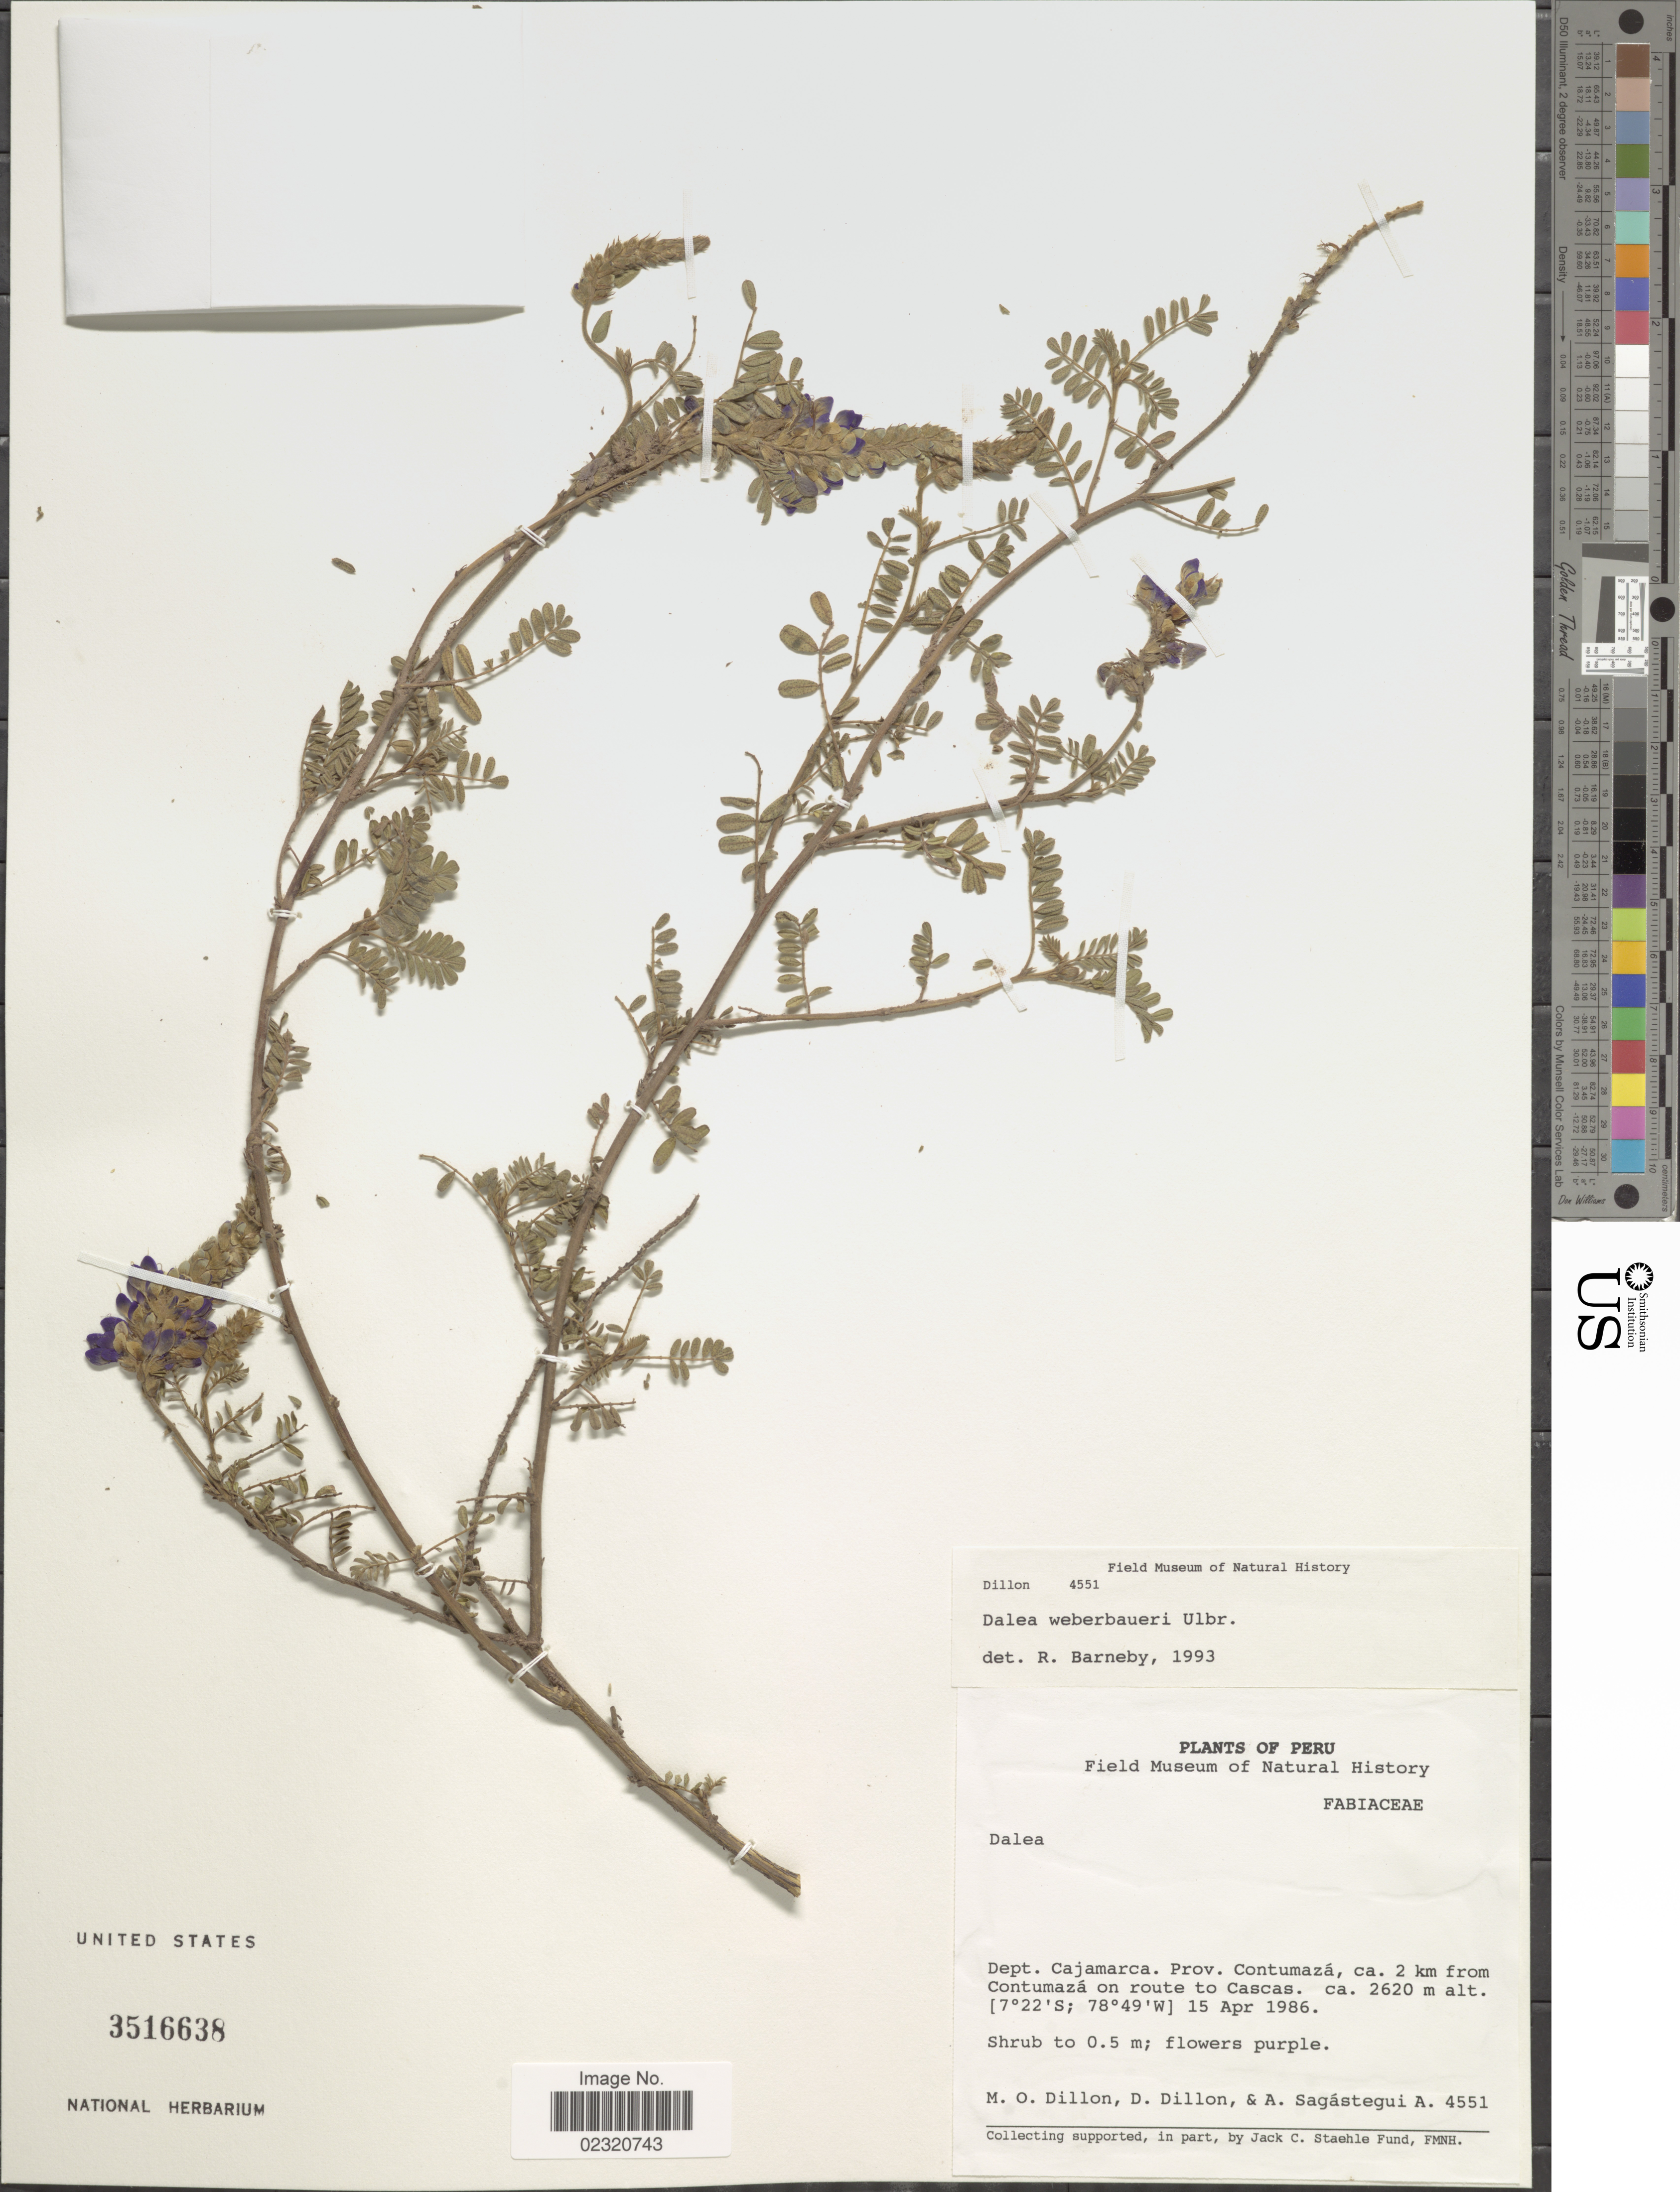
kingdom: Plantae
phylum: Tracheophyta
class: Magnoliopsida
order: Fabales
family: Fabaceae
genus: Dalea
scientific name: Dalea weberbaueri var. weberbaueri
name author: Ulbr.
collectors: M. O. Dillon, D. Dillon & A. Sagástegui A.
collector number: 4551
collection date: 1986-04-15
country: Peru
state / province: Cajamarca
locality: Prov. Contumaza, ca. 2 km from Contumaza on route to Cascas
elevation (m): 2620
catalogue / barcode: US 3516638